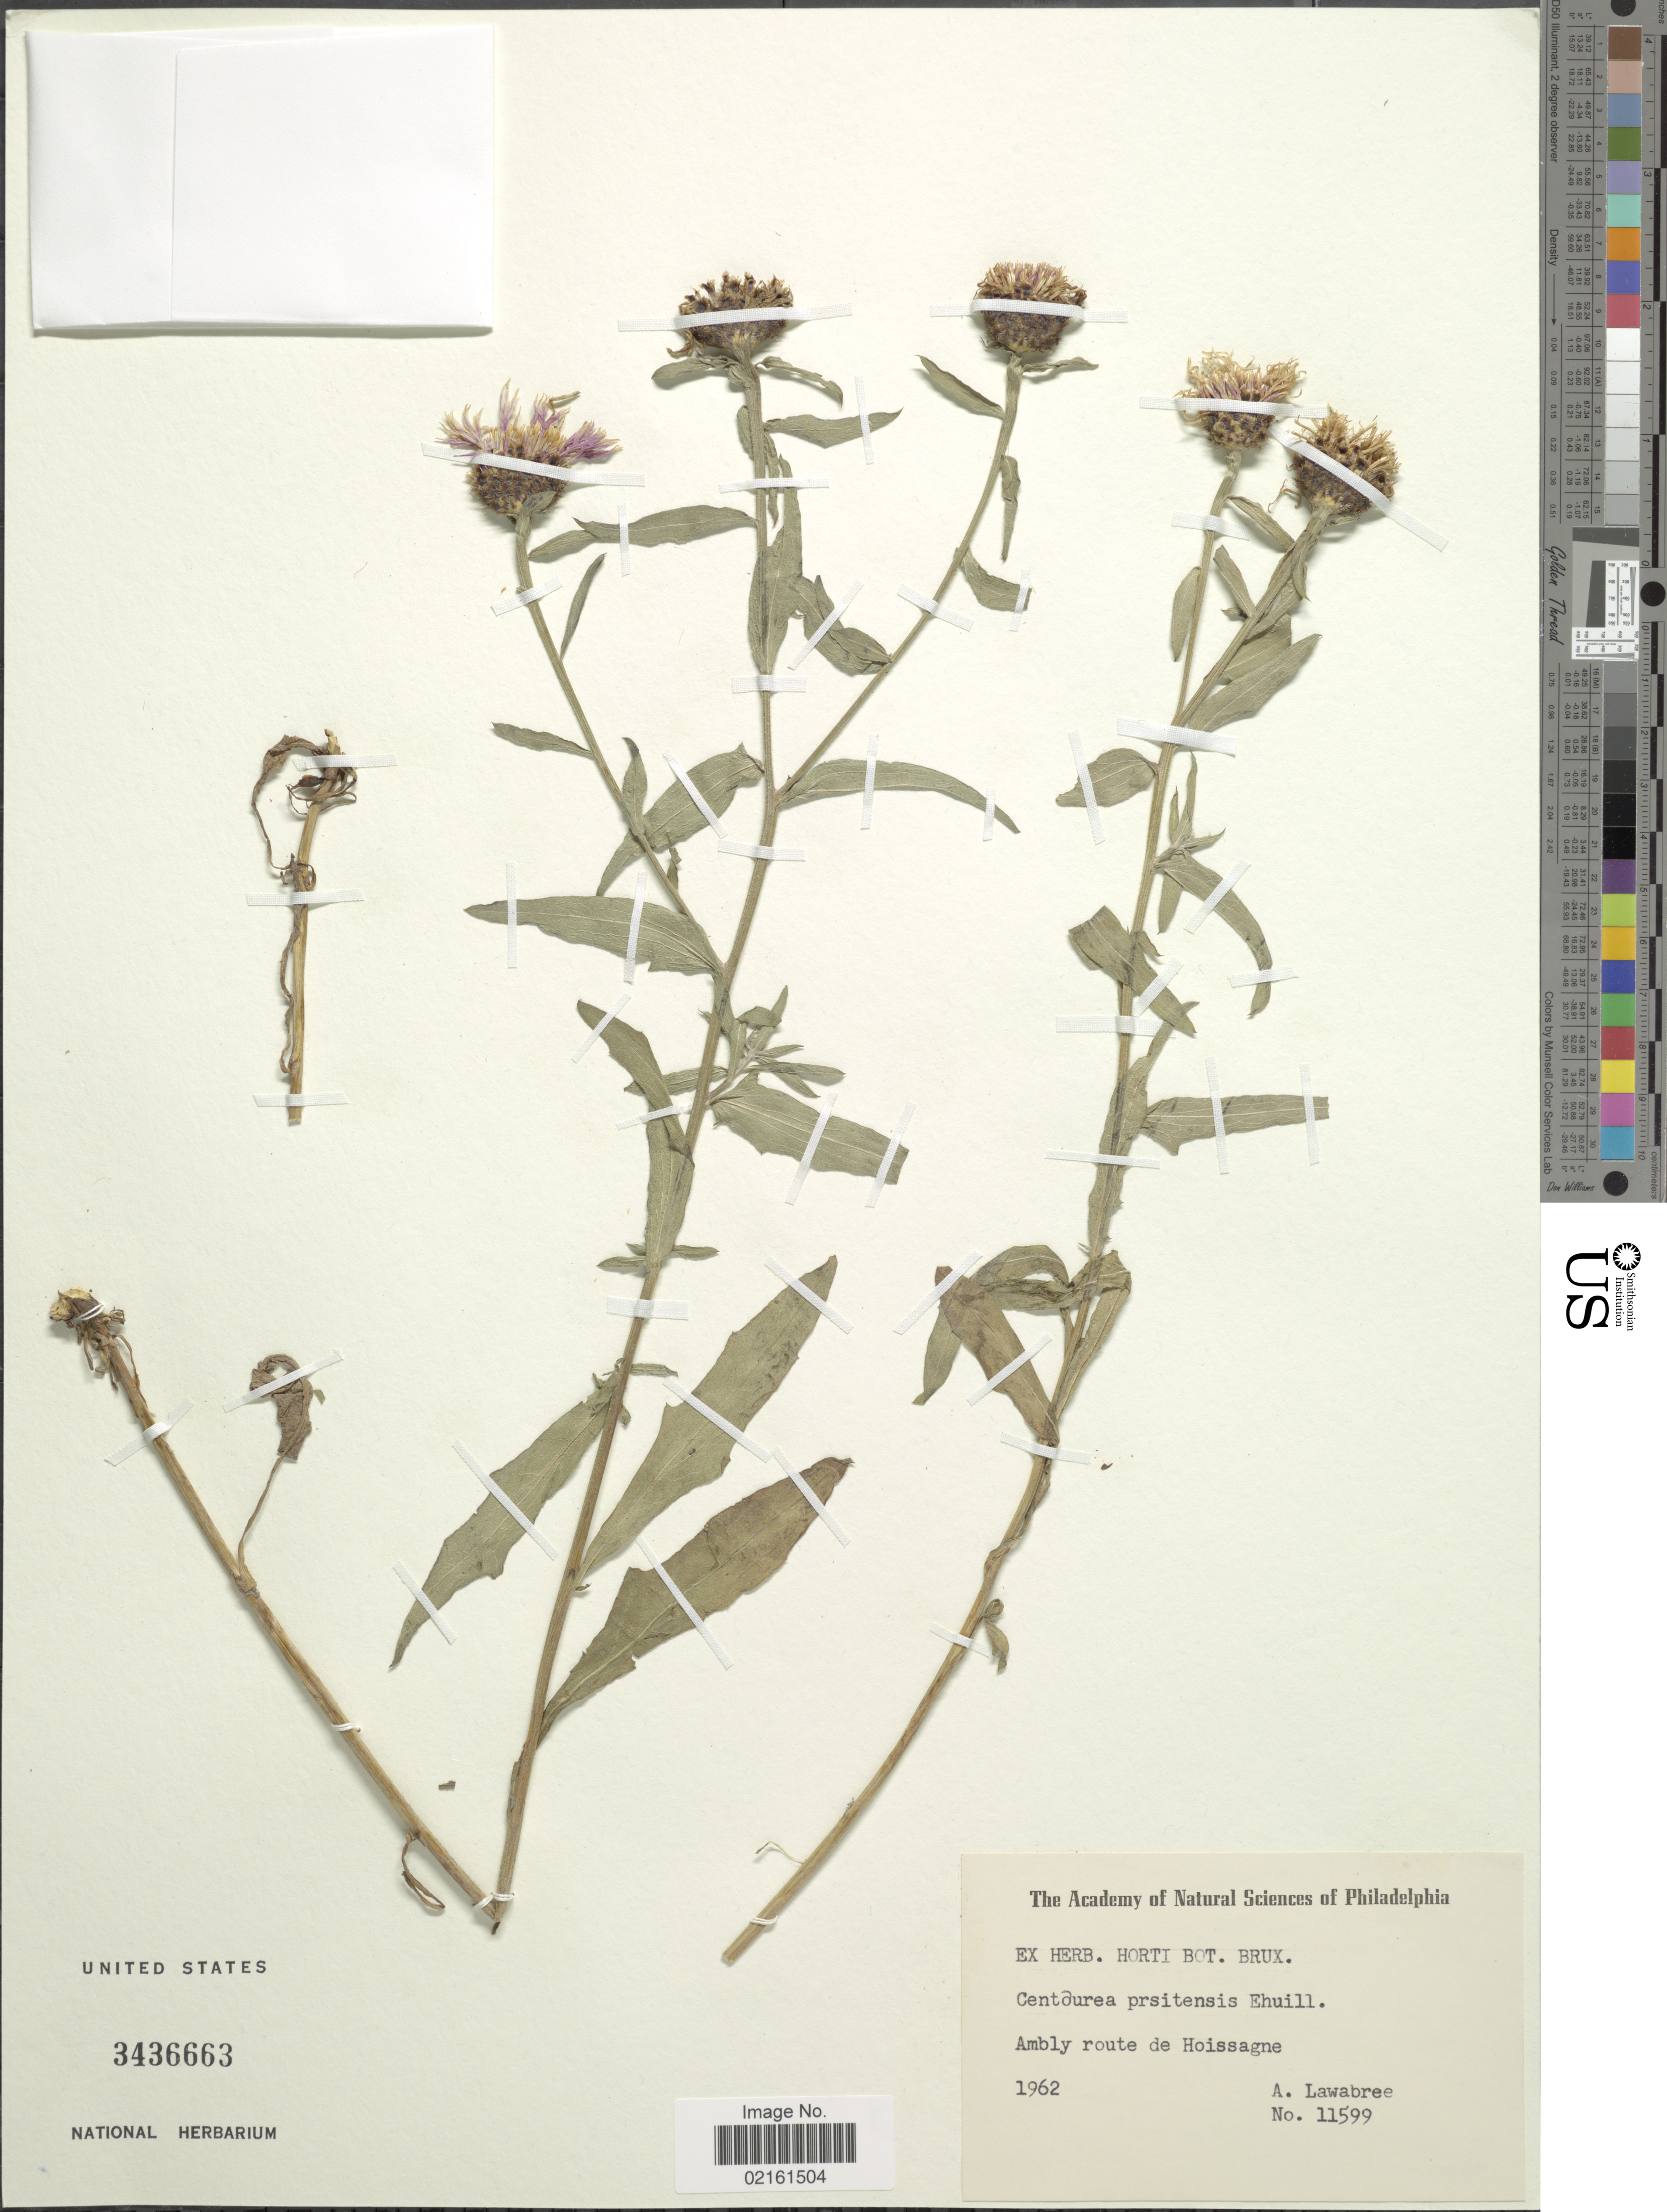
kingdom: Plantae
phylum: Tracheophyta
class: Magnoliopsida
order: Asterales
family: Asteraceae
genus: Centaurea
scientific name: Centaurea thuilliensis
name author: (Dostál) J. Duvign. & Lambinon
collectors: A. Lawabree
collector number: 11599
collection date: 1962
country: Belgium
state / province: Wallonia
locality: Ambly route de Hoissagne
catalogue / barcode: US 3436663